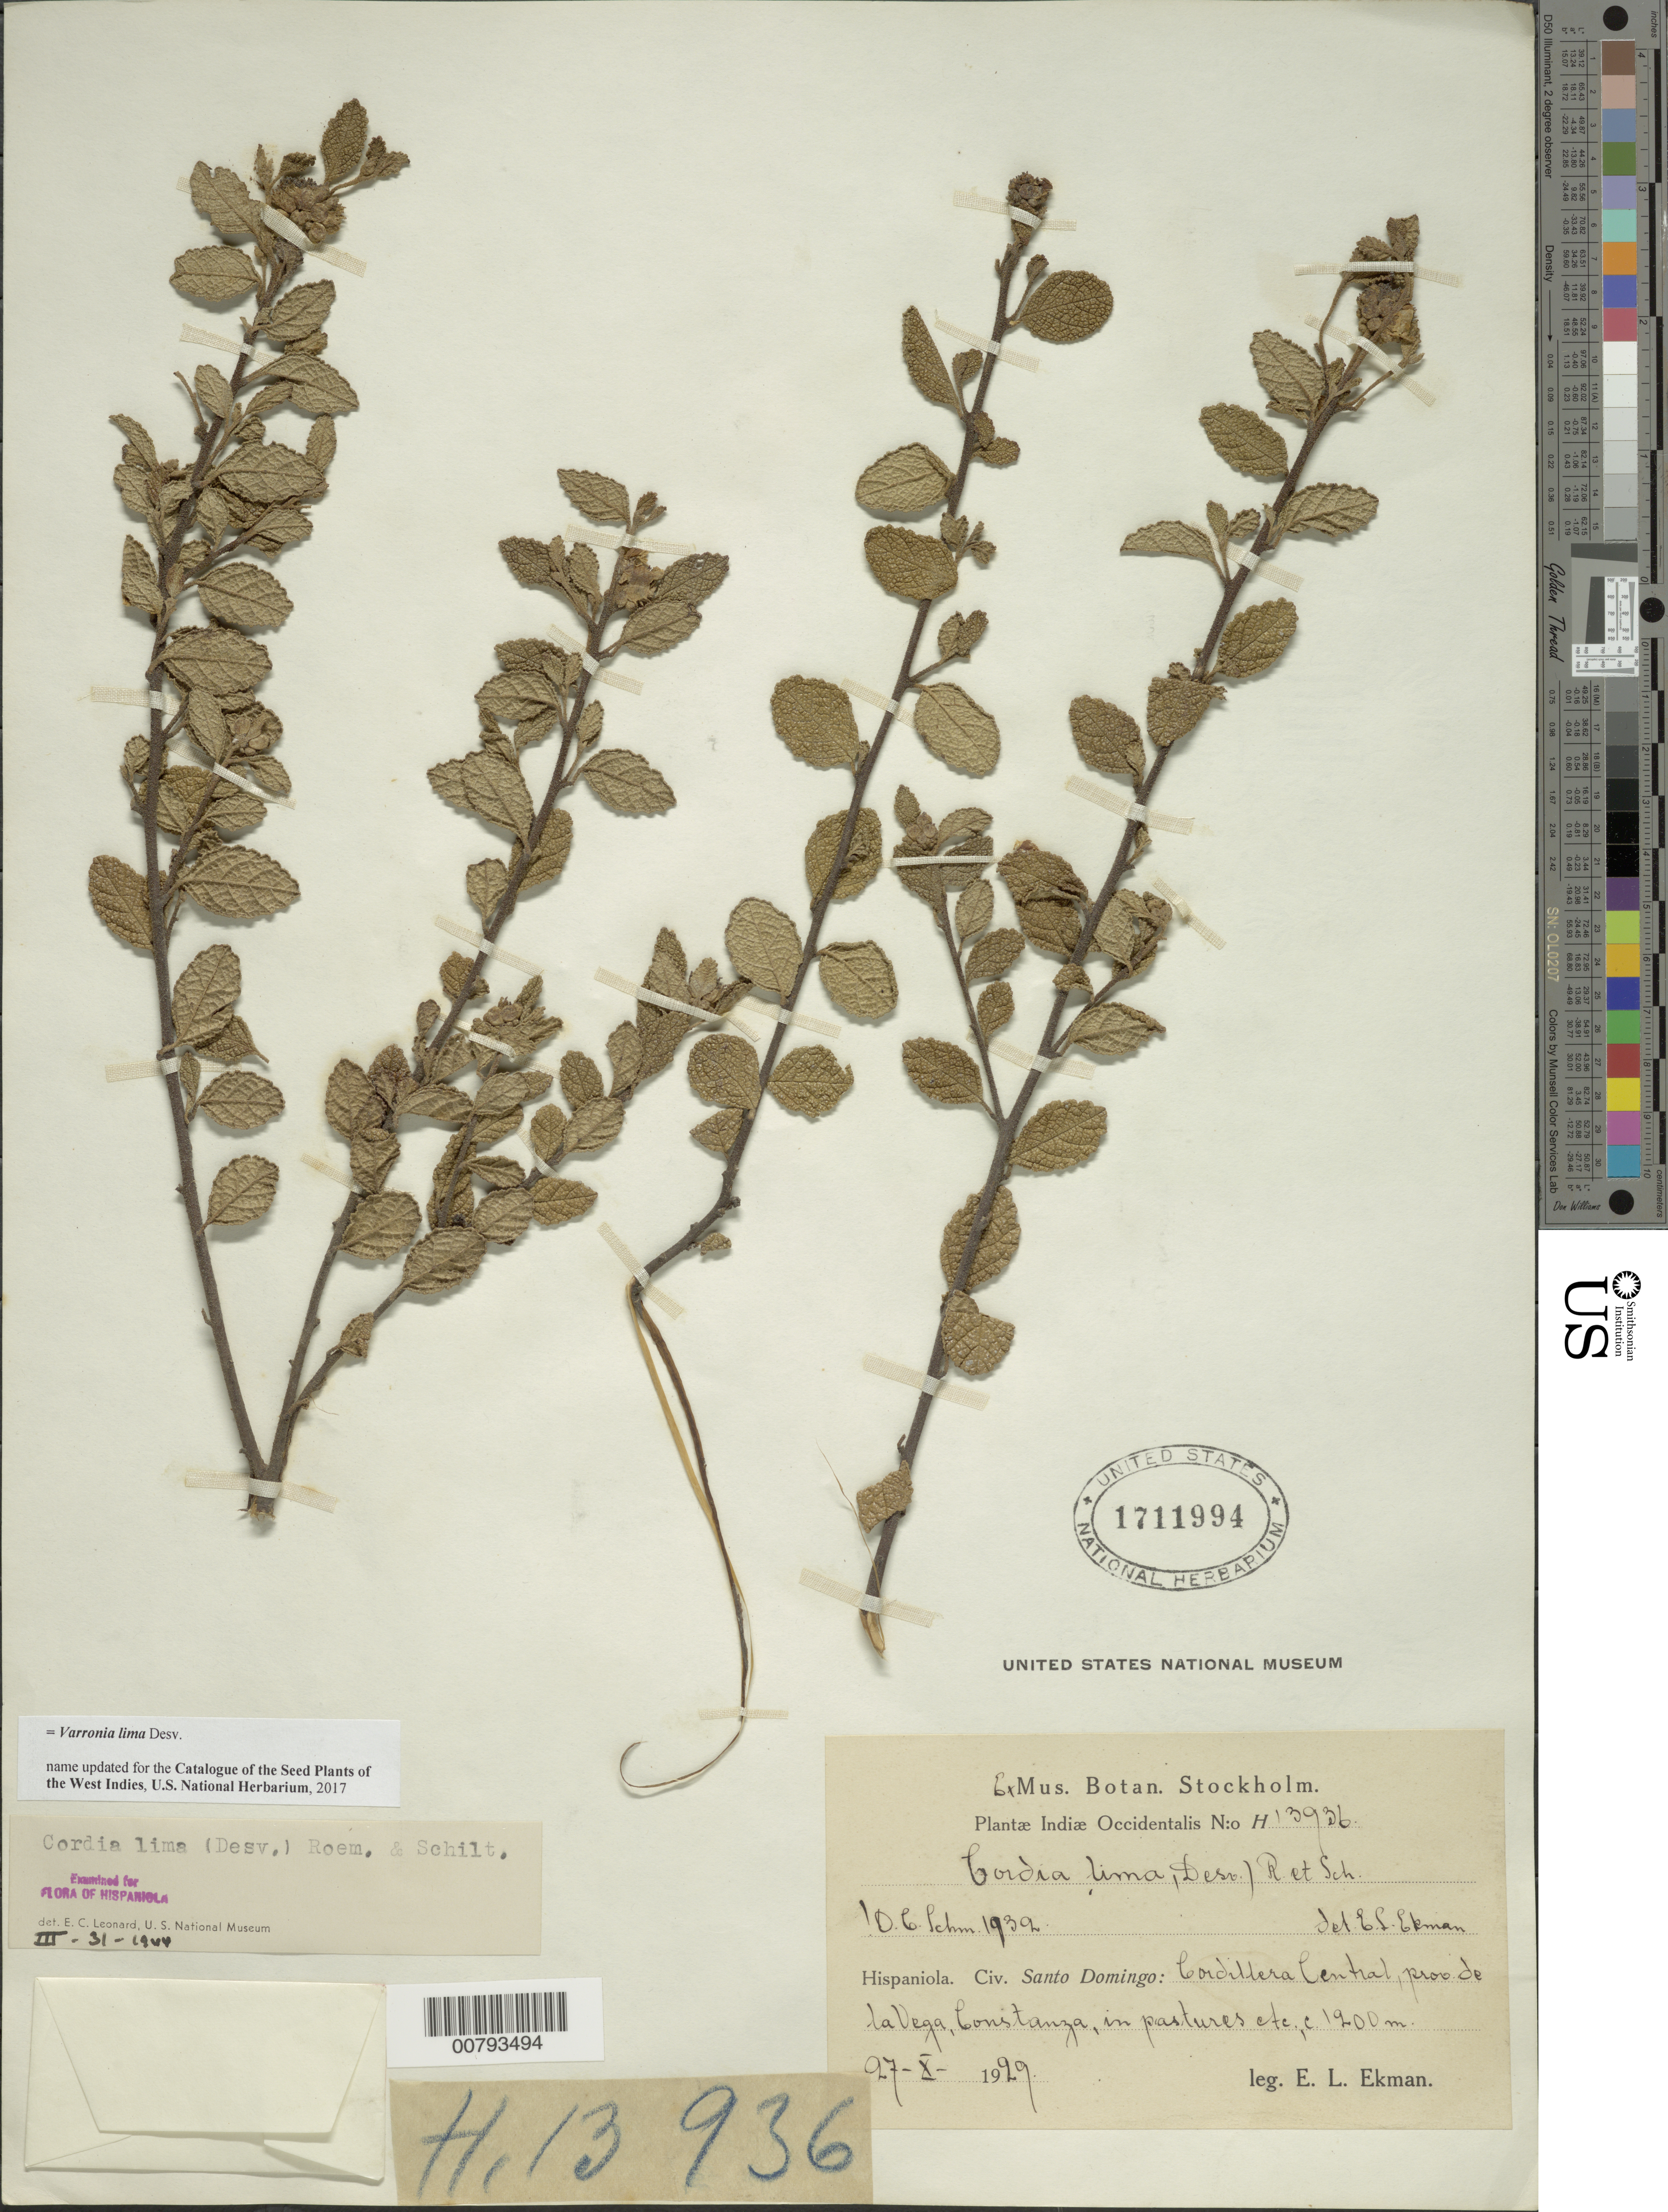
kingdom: Plantae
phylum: Tracheophyta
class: Magnoliopsida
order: Boraginales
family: Cordiaceae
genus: Varronia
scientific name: Varronia lima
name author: Desv.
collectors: E. L. Ekman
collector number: H 13936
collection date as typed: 27 Oct 1929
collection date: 1929-10-27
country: Dominican Republic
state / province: La Vega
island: Hispaniola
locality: Cordillera Central, Constanza.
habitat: In pastures.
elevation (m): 1200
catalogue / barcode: US 1711994